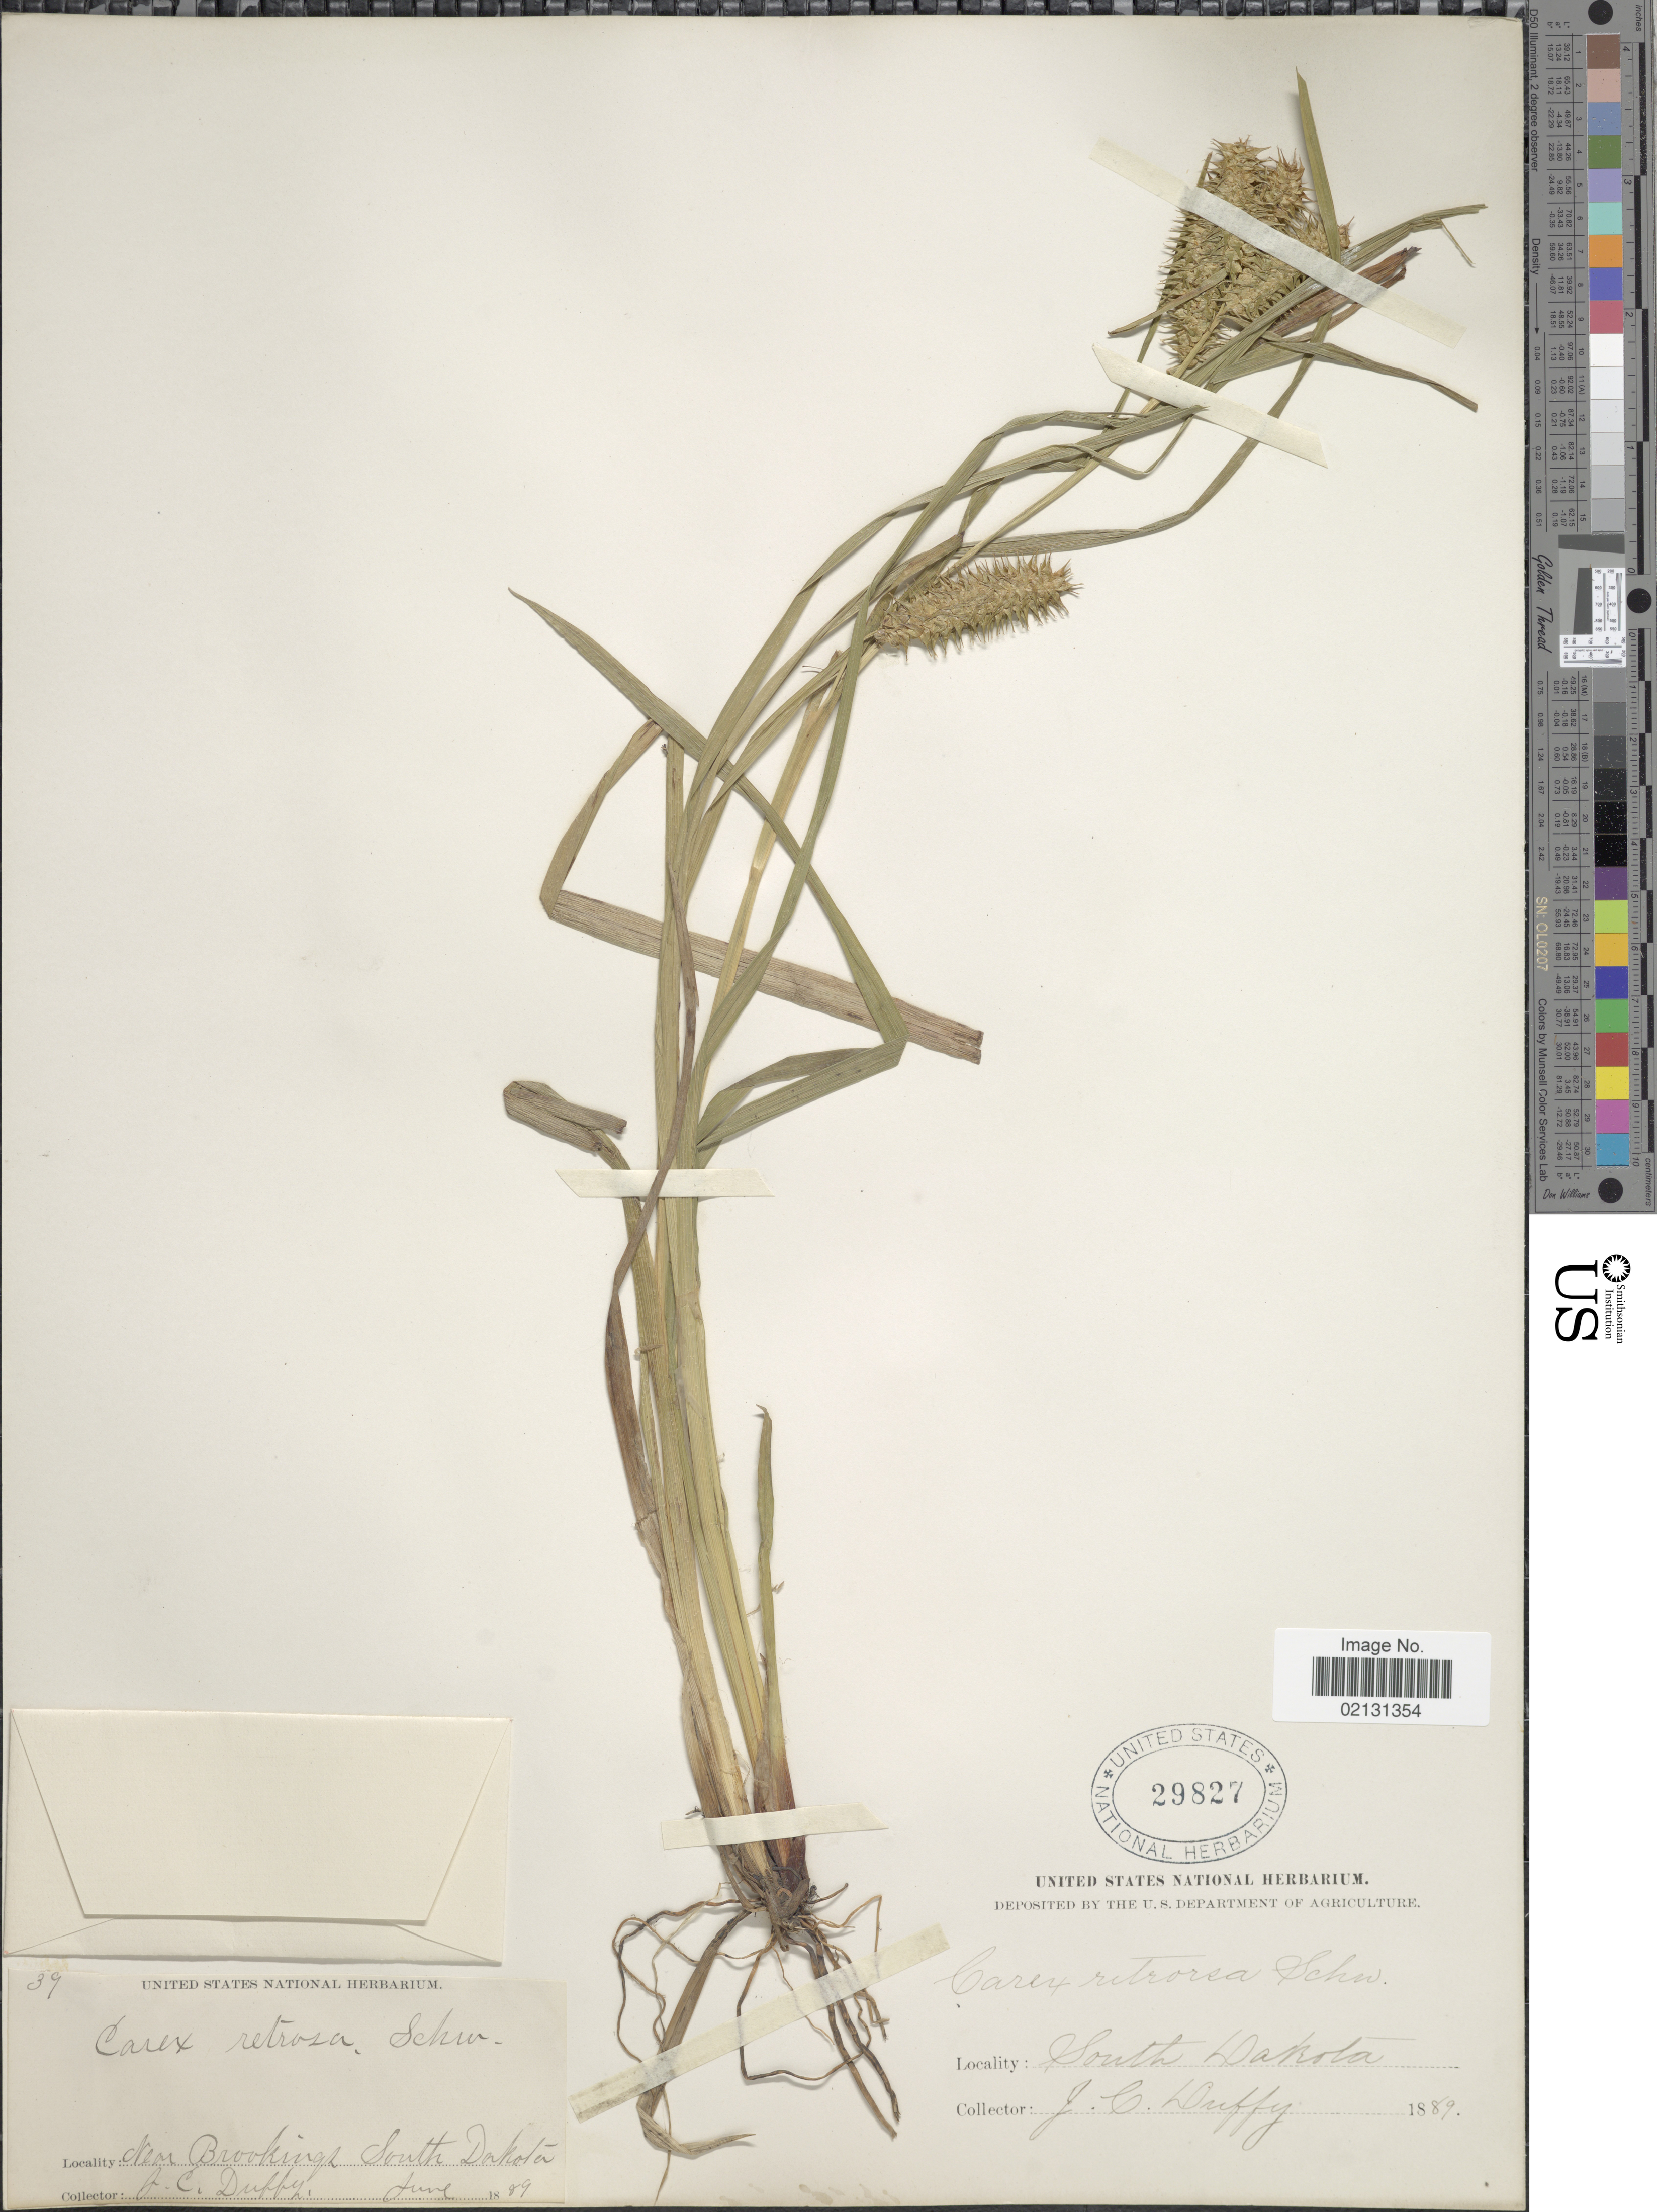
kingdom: Plantae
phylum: Tracheophyta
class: Liliopsida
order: Poales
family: Cyperaceae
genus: Carex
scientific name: Carex retrorsa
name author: Schwein.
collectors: J. Duffy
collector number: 39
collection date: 1899-06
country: United States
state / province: South Dakota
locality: Near Brookings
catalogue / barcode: US 29827